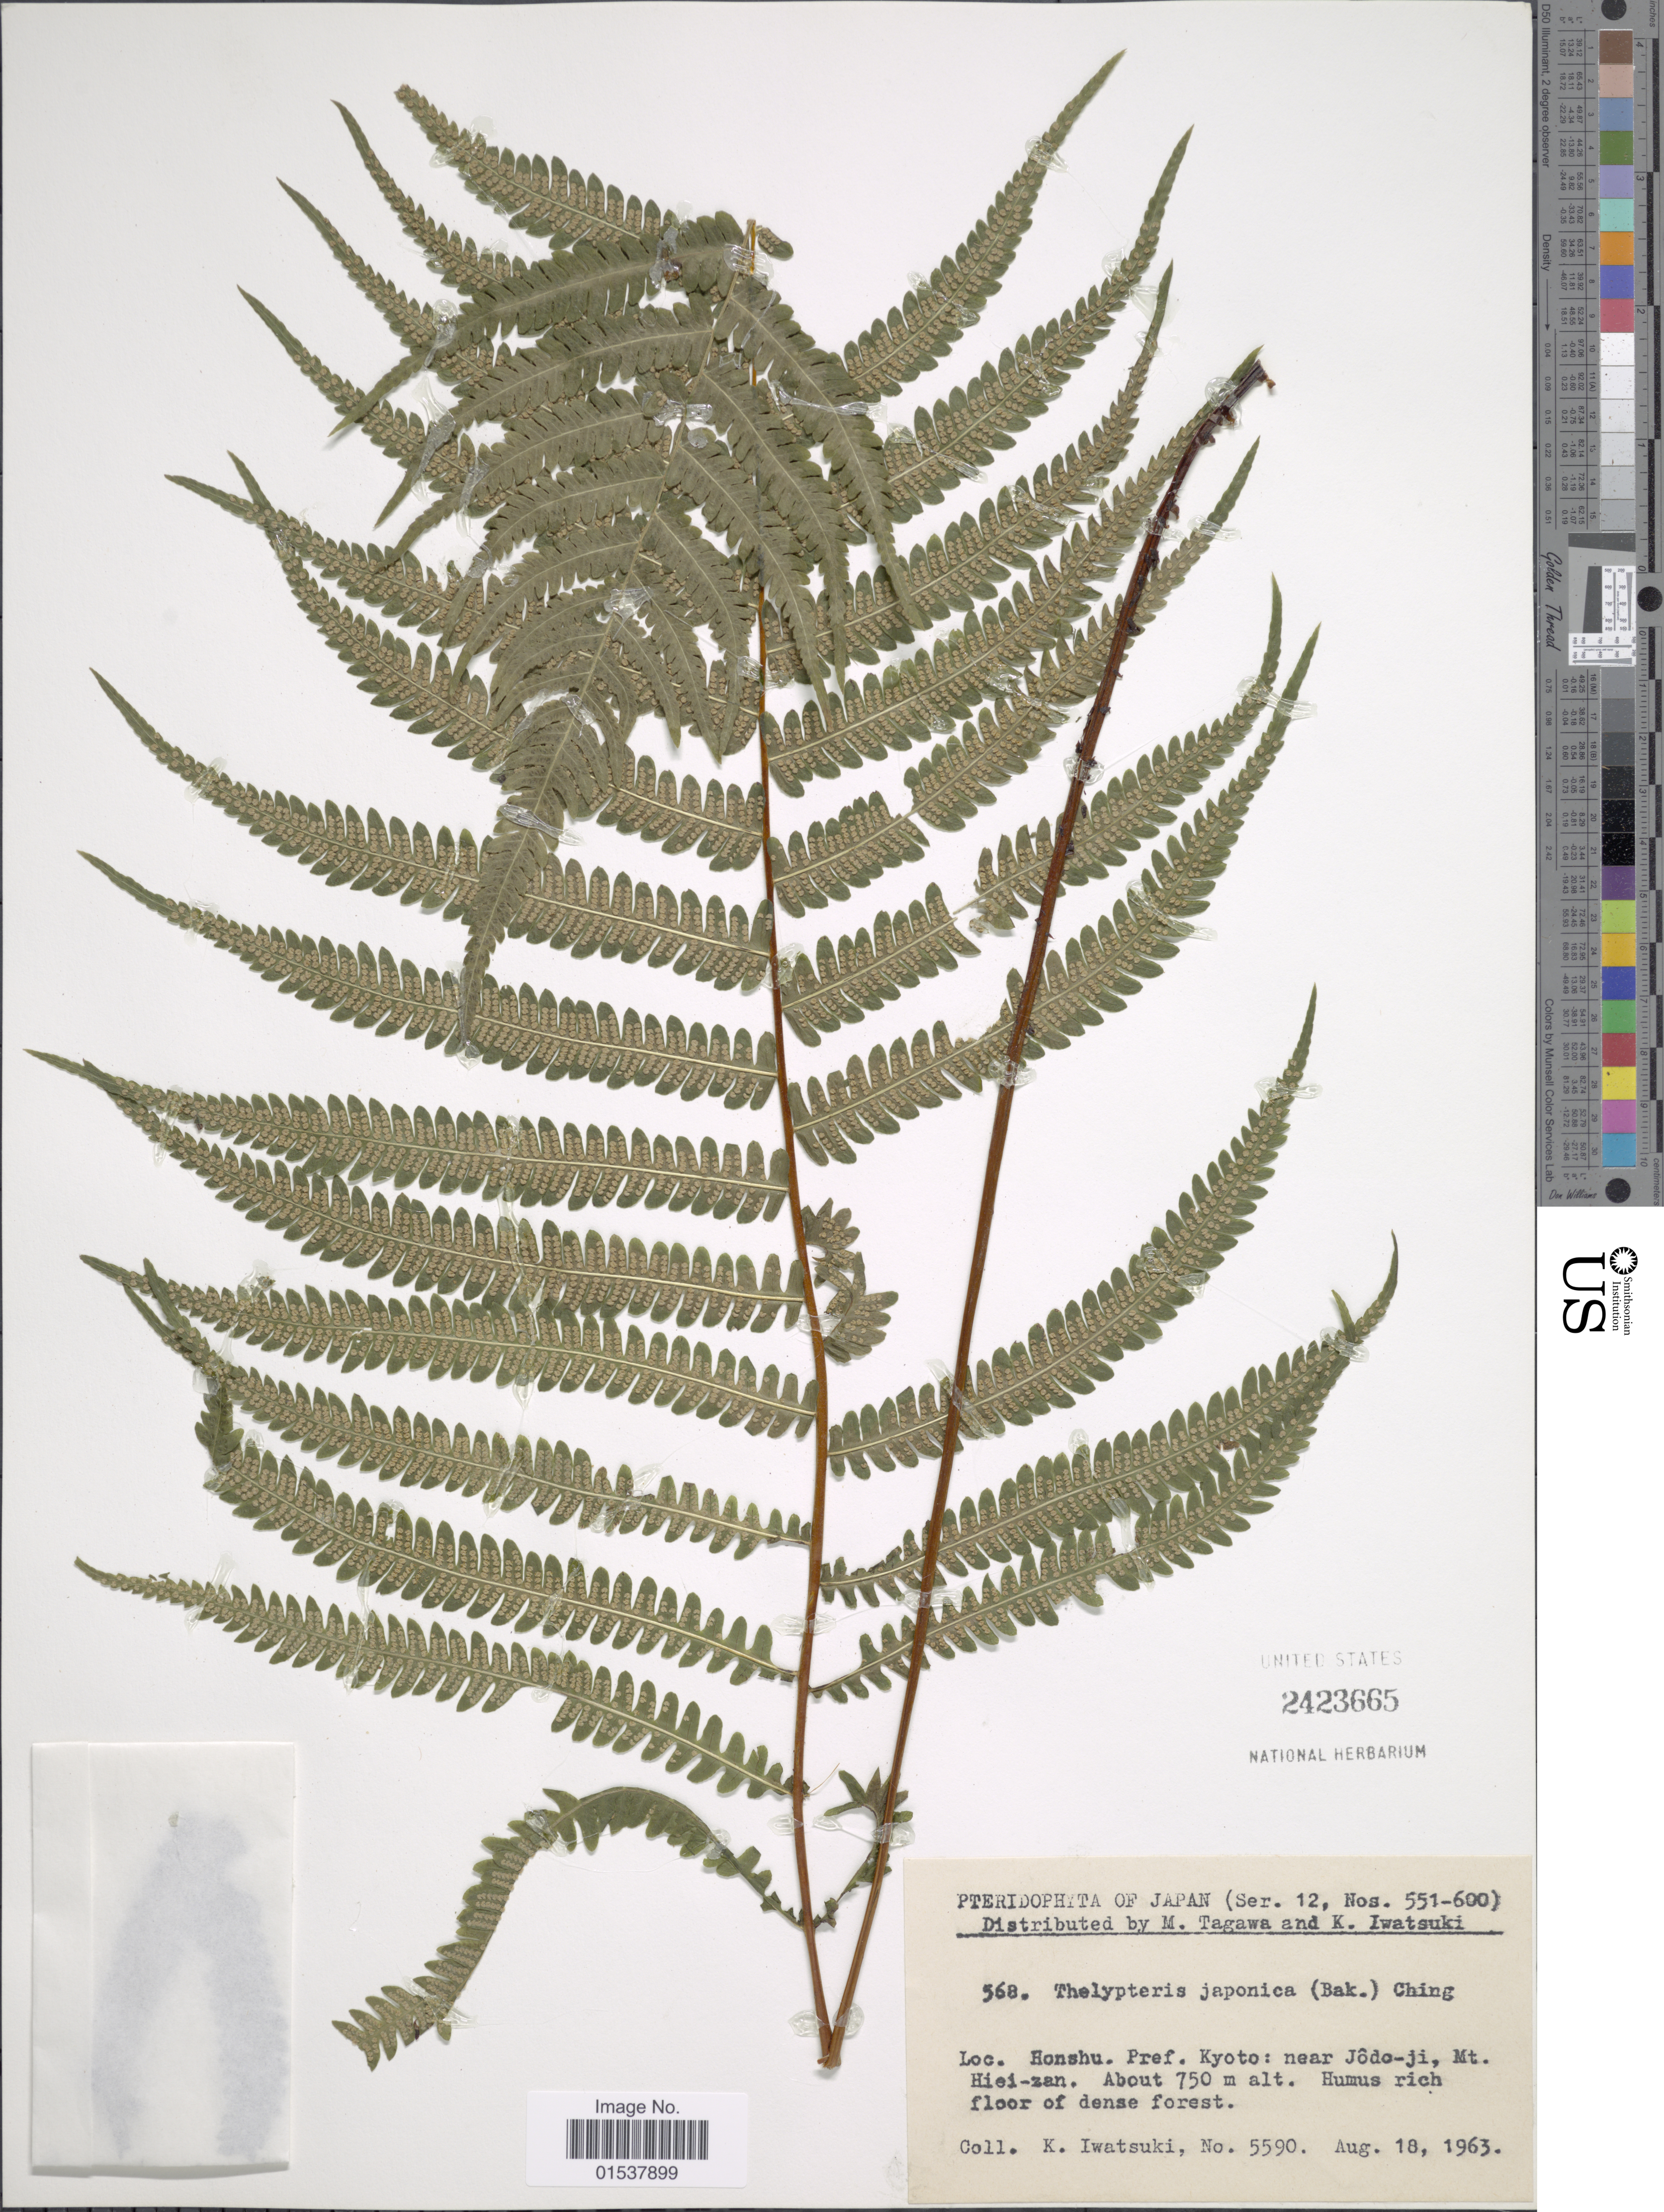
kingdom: Plantae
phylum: Tracheophyta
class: Polypodiopsida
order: Polypodiales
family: Thelypteridaceae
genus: Parathelypteris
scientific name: Parathelypteris japonica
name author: (Baker) Ching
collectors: K. Iwatsuki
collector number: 5590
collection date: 1963-08-18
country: Japan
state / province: Kyoto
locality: Honshu. Pref. Kyoto: near Jodo-Ji, Mt. Hiei-zan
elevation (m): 750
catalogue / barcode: US 2423665